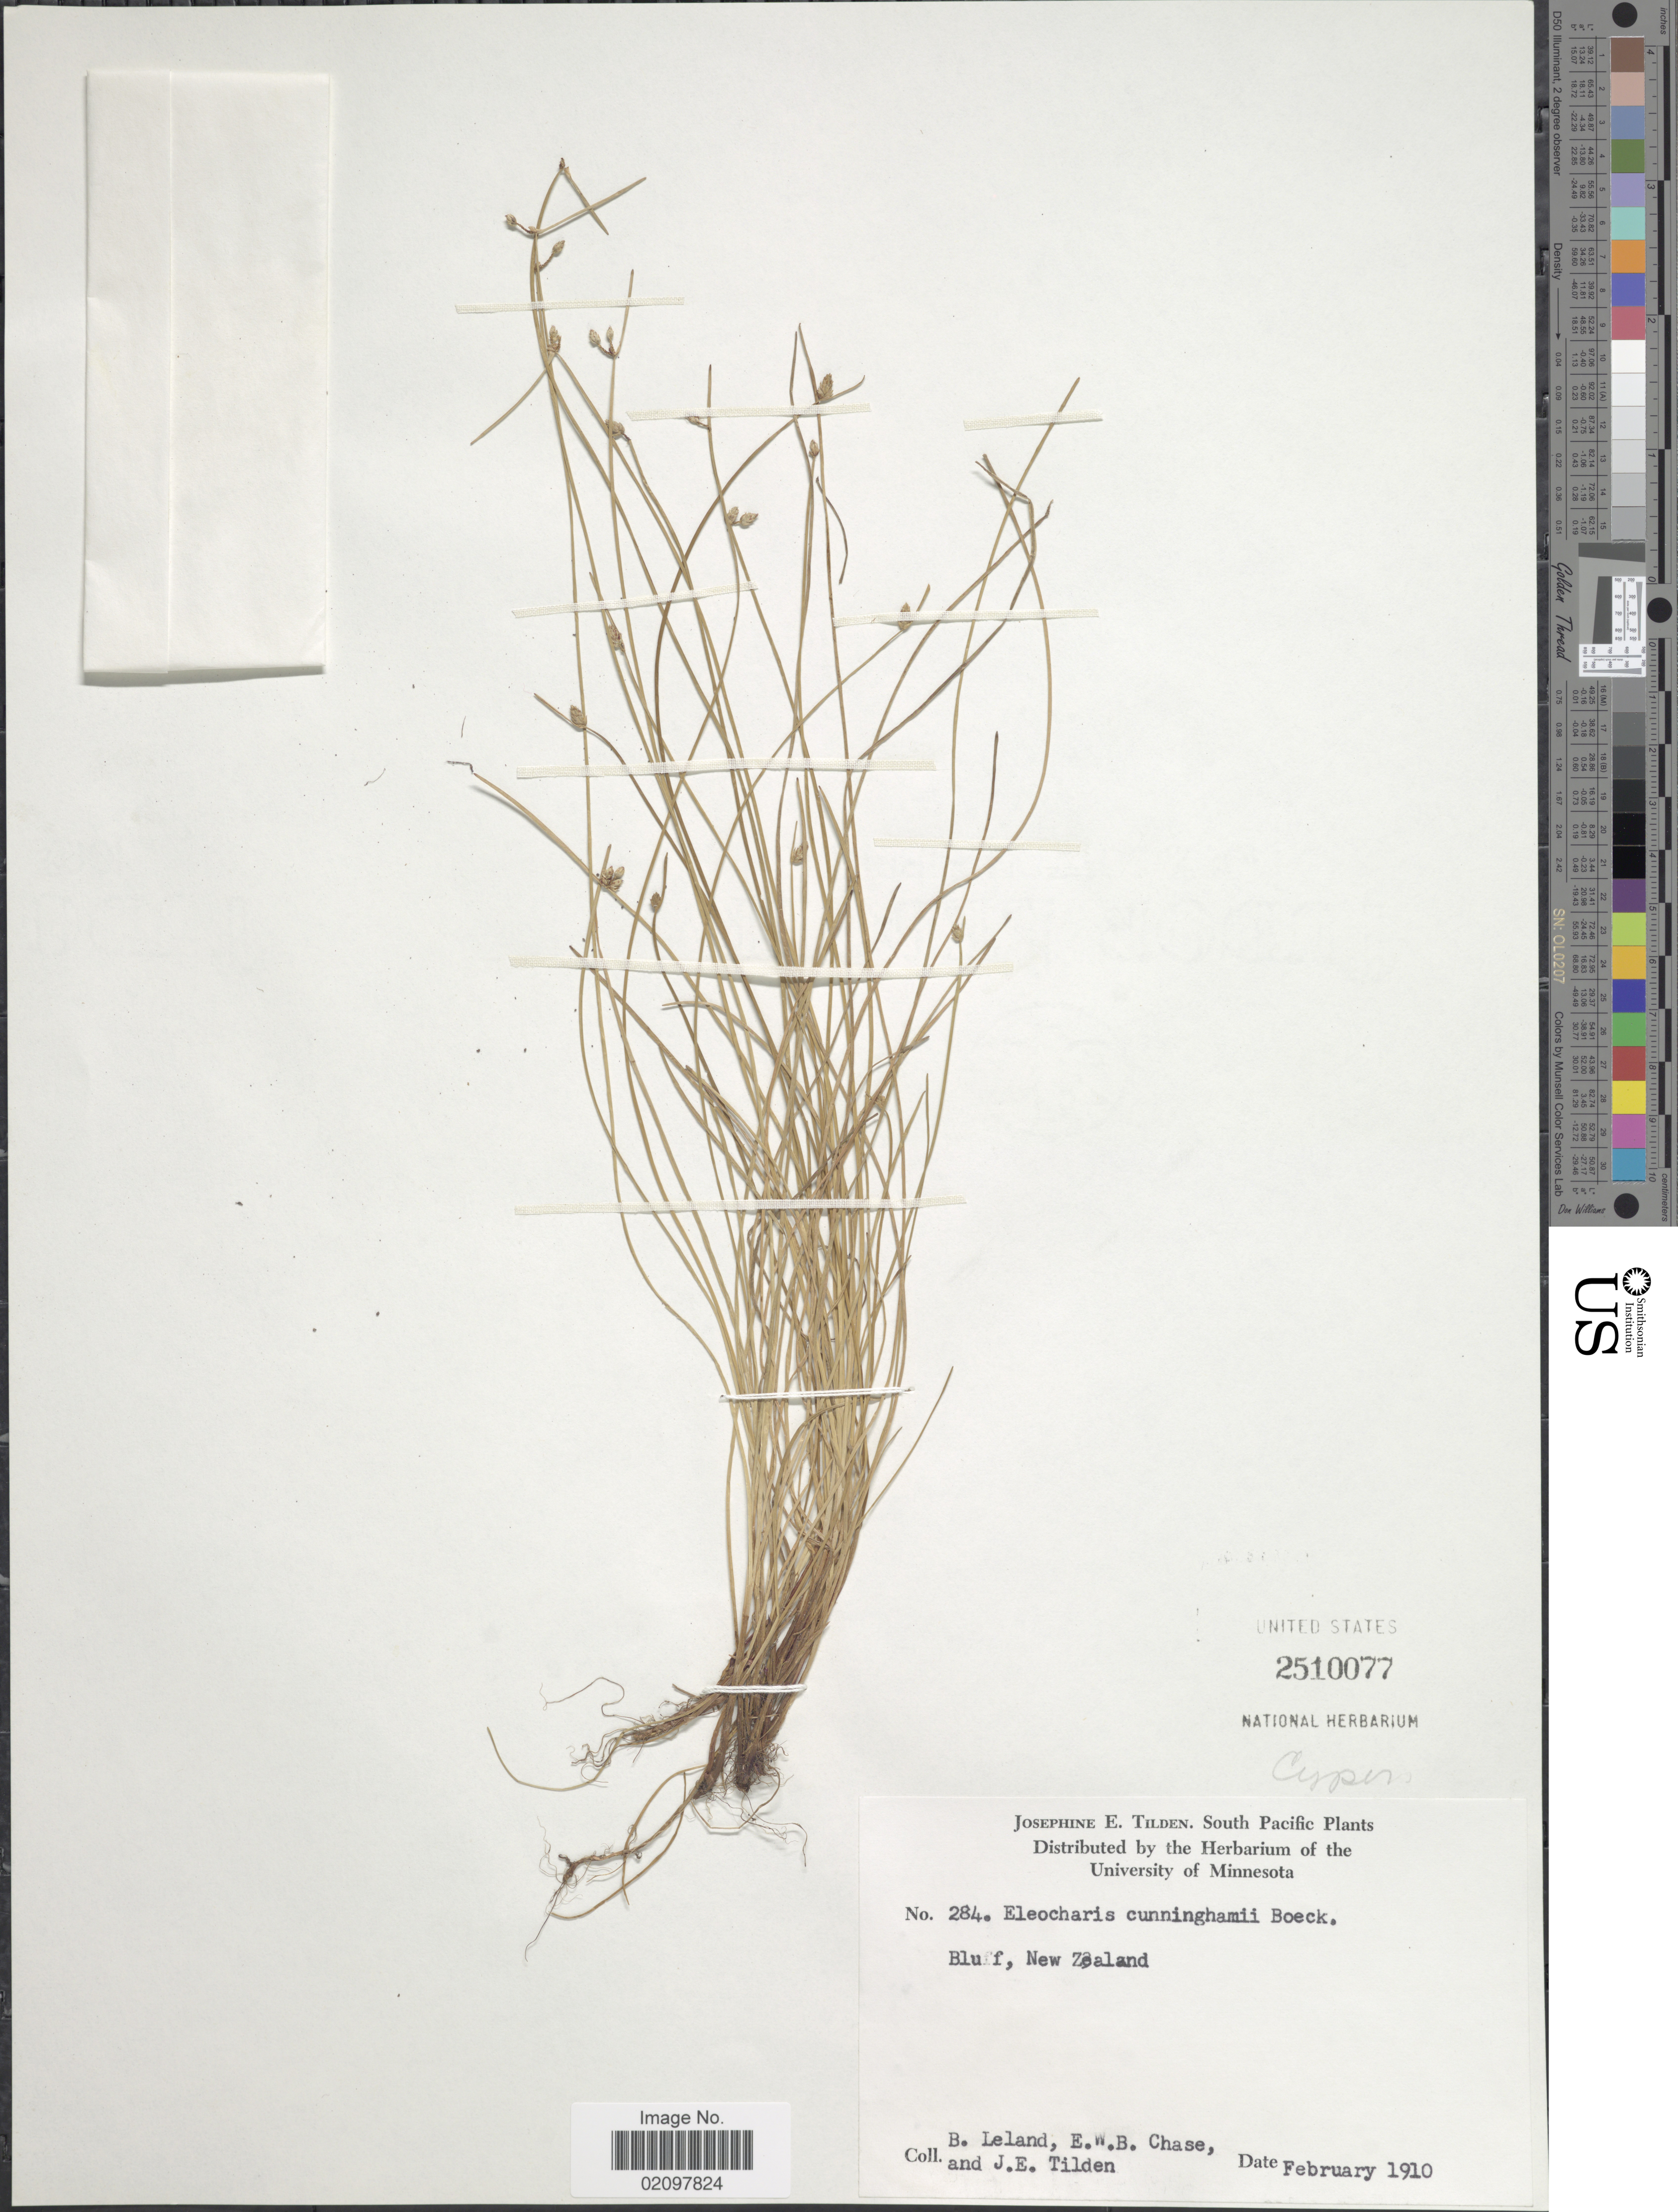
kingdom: Plantae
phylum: Tracheophyta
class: Liliopsida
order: Poales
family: Cyperaceae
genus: Eleocharis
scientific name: Eleocharis gracilis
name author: R. Br.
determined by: Strong, Mark T., (BOT), Smithsonian Institution - National Museum of Natural History (UNITED STATES)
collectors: B. Leland, E. W. Chase & J. E. Tilden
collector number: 284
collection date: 1910-02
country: New Zealand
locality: South Pacific. Bluff, New Zealand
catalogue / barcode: US 2510077